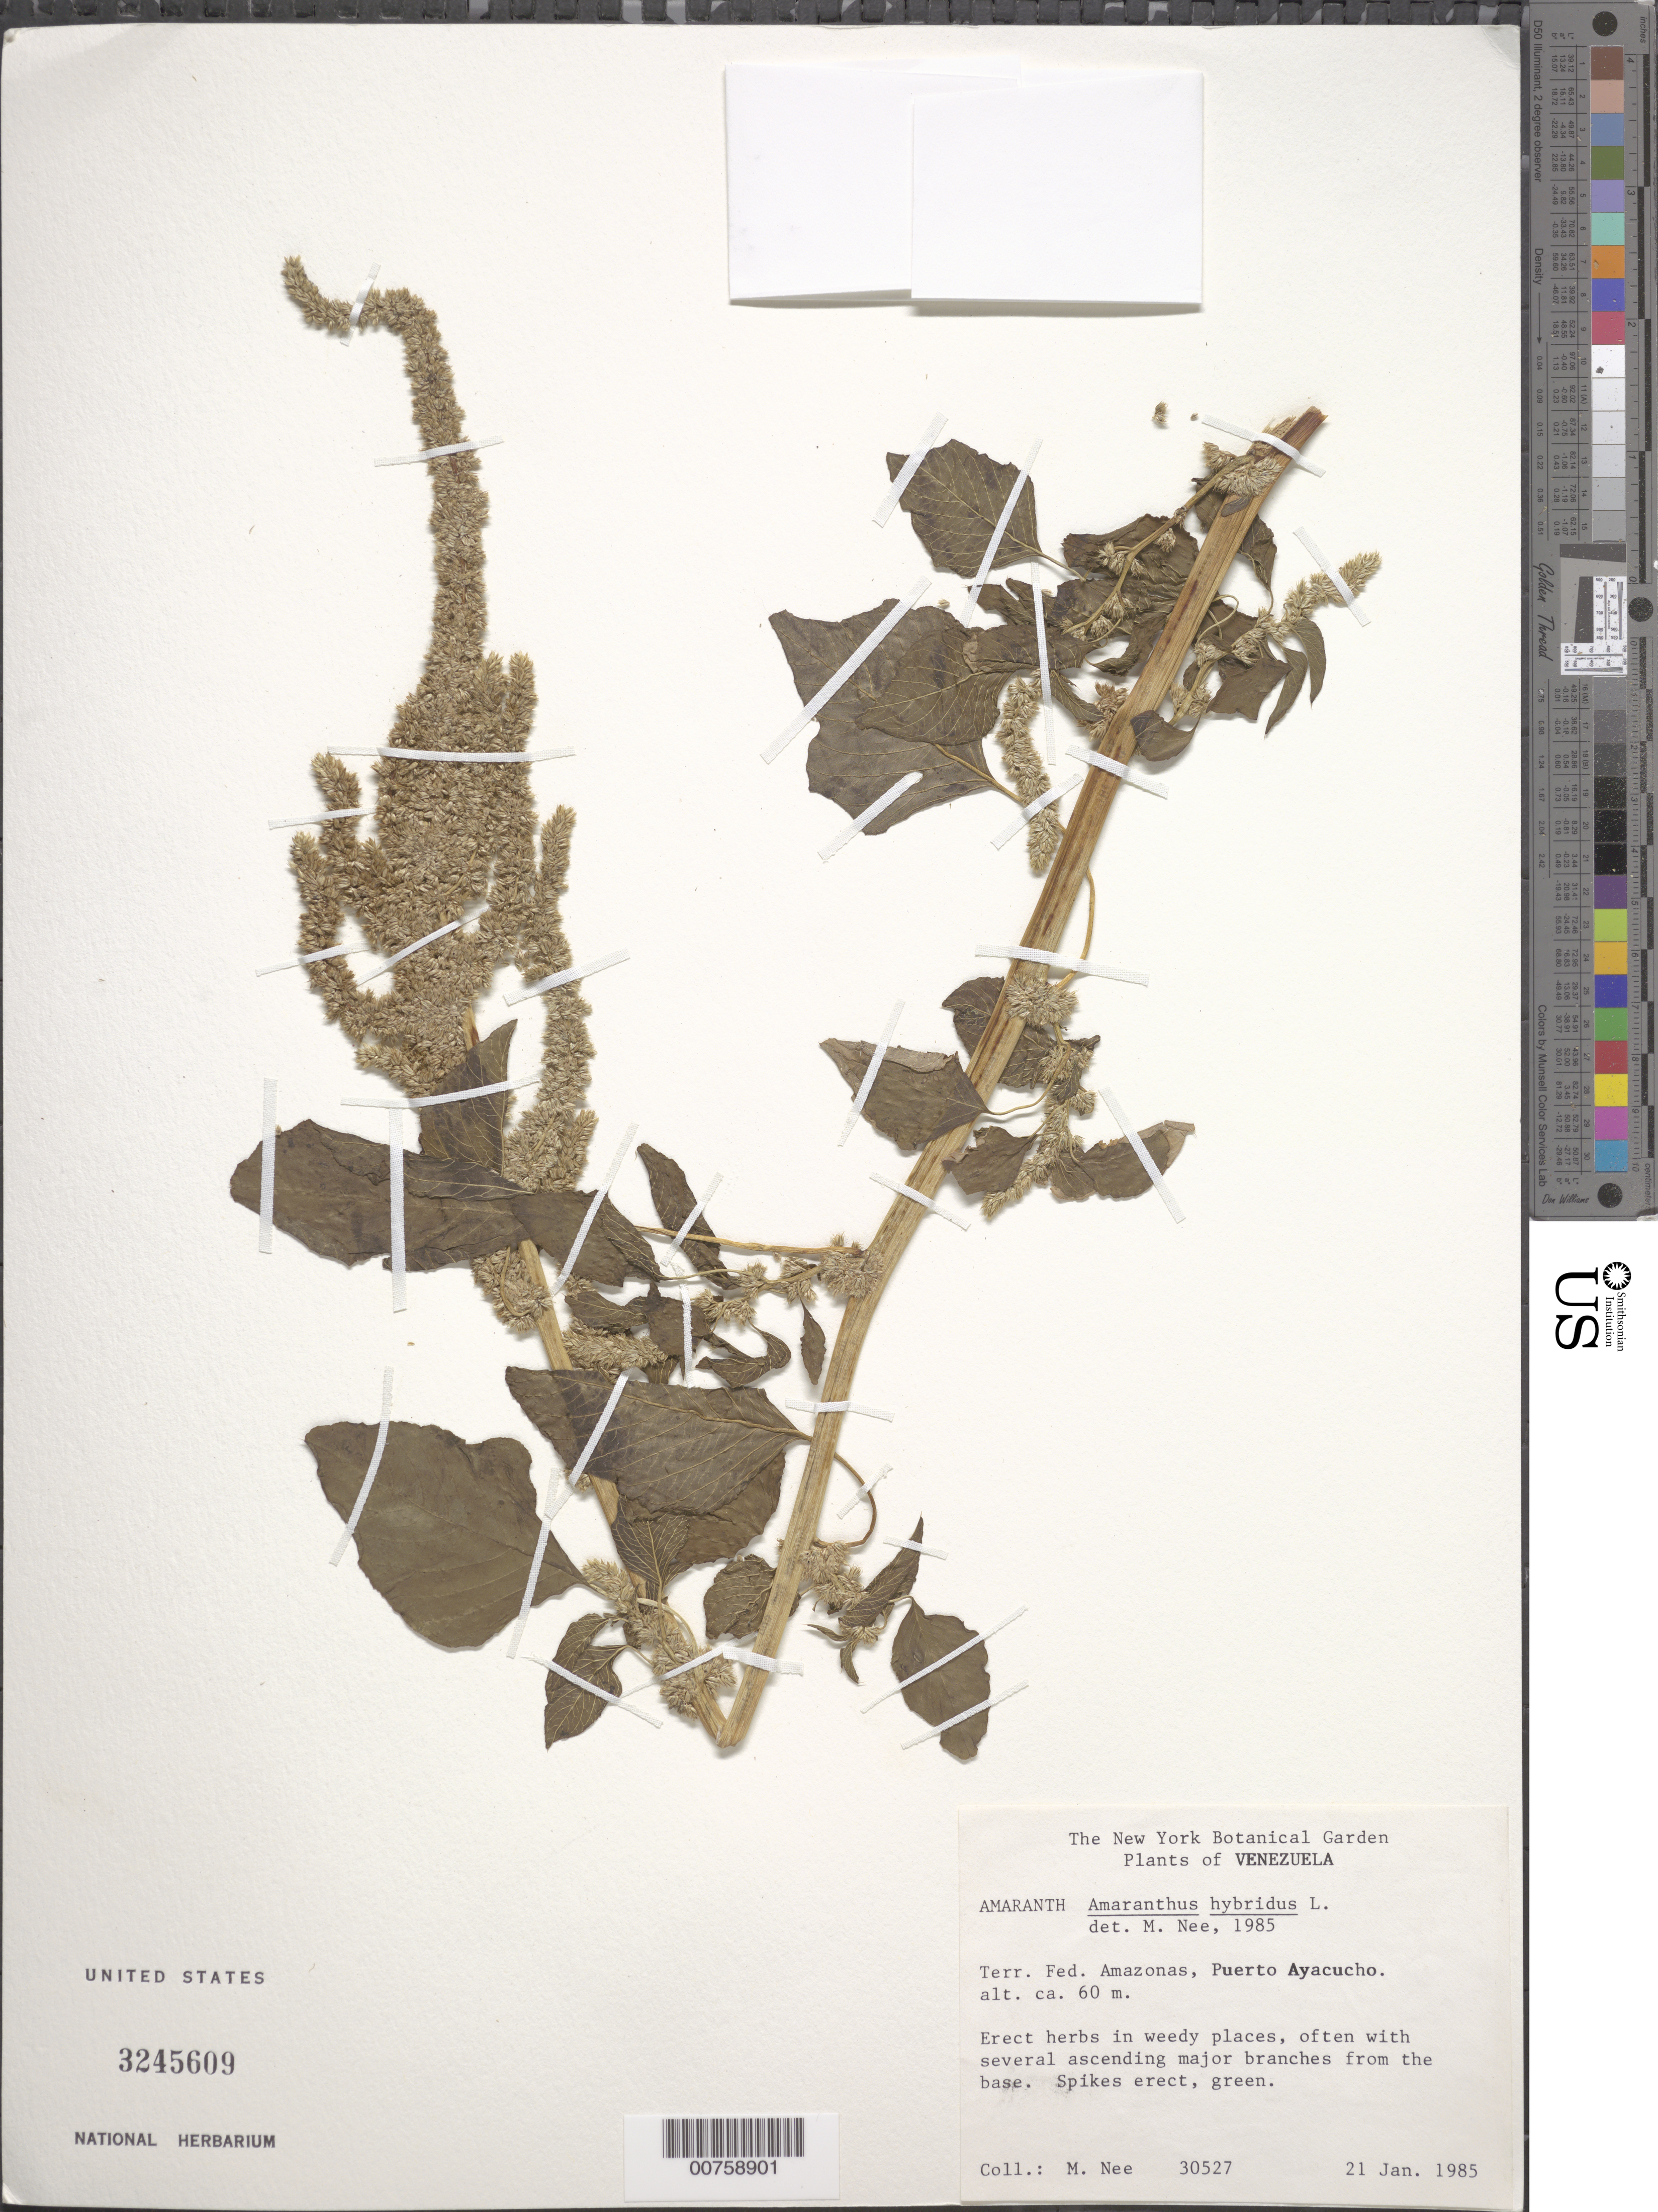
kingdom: Plantae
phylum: Tracheophyta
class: Magnoliopsida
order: Caryophyllales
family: Amaranthaceae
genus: Amaranthus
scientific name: Amaranthus hybridus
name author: L.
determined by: Nee, Michael H.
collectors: M. Nee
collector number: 30527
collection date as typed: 21-Jan-85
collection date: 1985-01-21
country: Venezuela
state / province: Amazonas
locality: Puerto Ayacucho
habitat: Weedy places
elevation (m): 60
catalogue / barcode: US 3245609